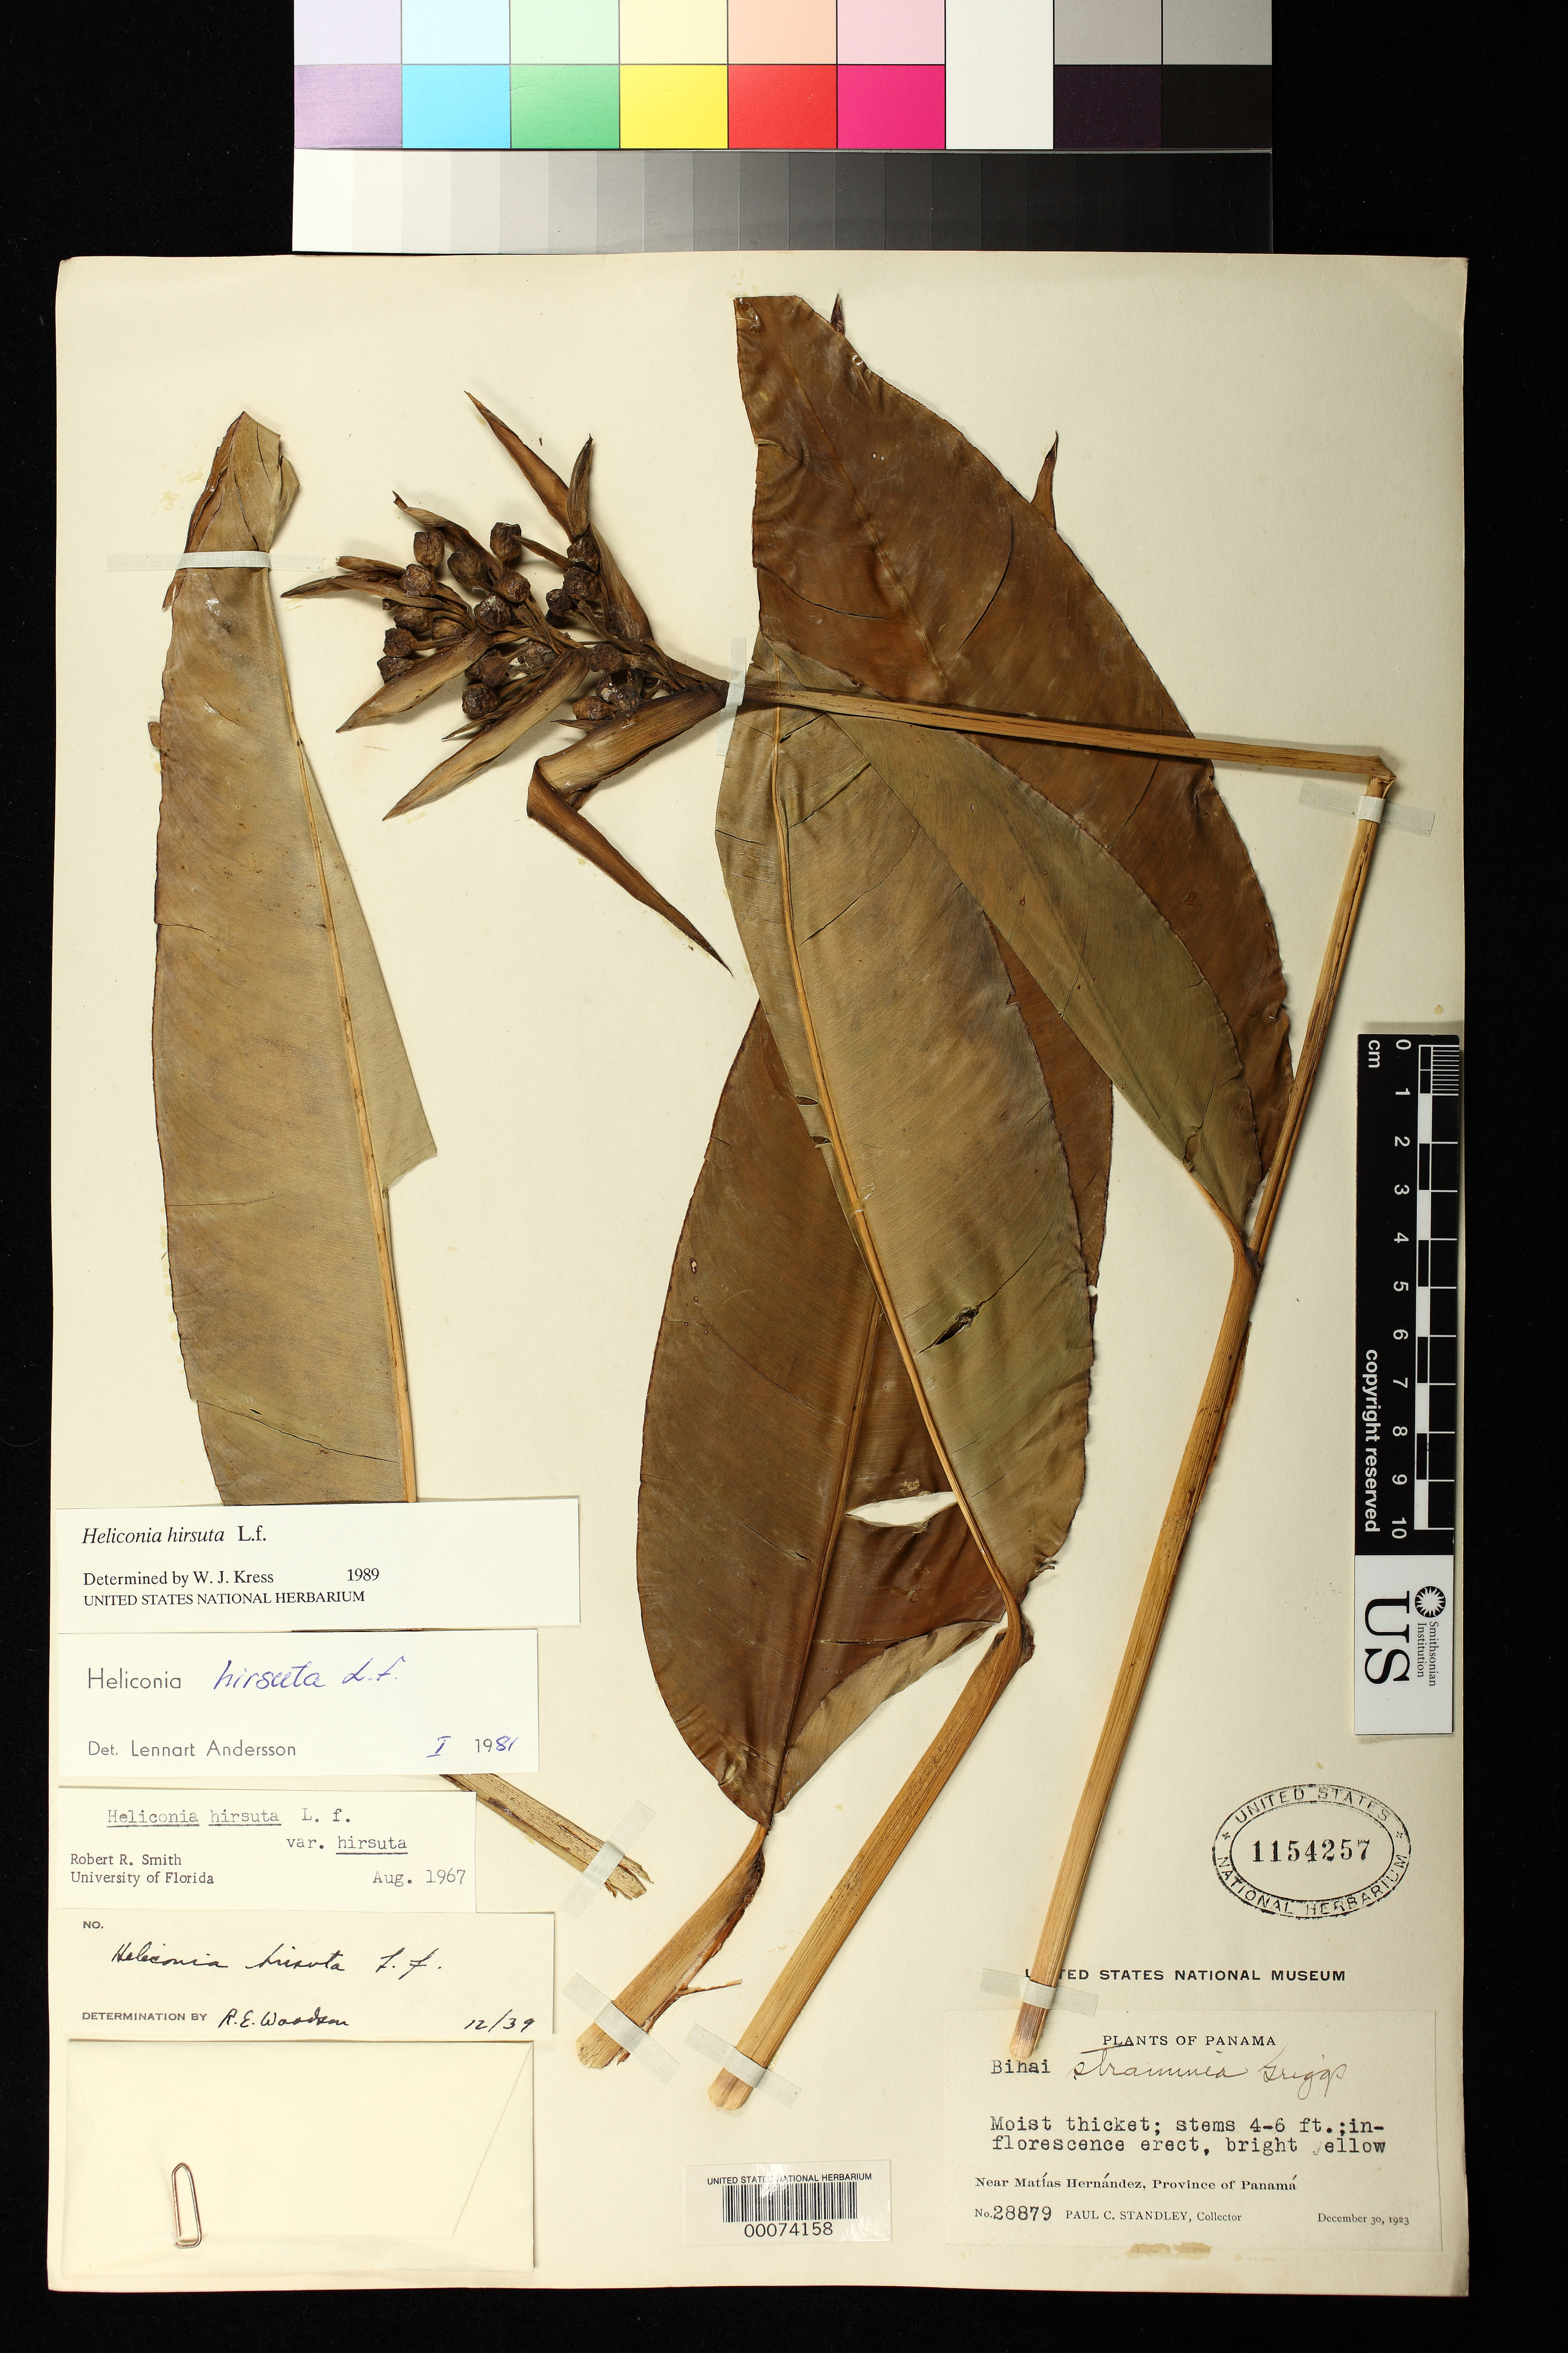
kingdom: Plantae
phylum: Tracheophyta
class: Liliopsida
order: Zingiberales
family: Heliconiaceae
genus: Heliconia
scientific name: Heliconia hirsuta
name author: L. f.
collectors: P. C. Standley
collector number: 28879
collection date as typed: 30 Dec 1923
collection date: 1923-12-30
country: Panama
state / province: Panamá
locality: Near Matias Hernandez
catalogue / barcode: US 1154257